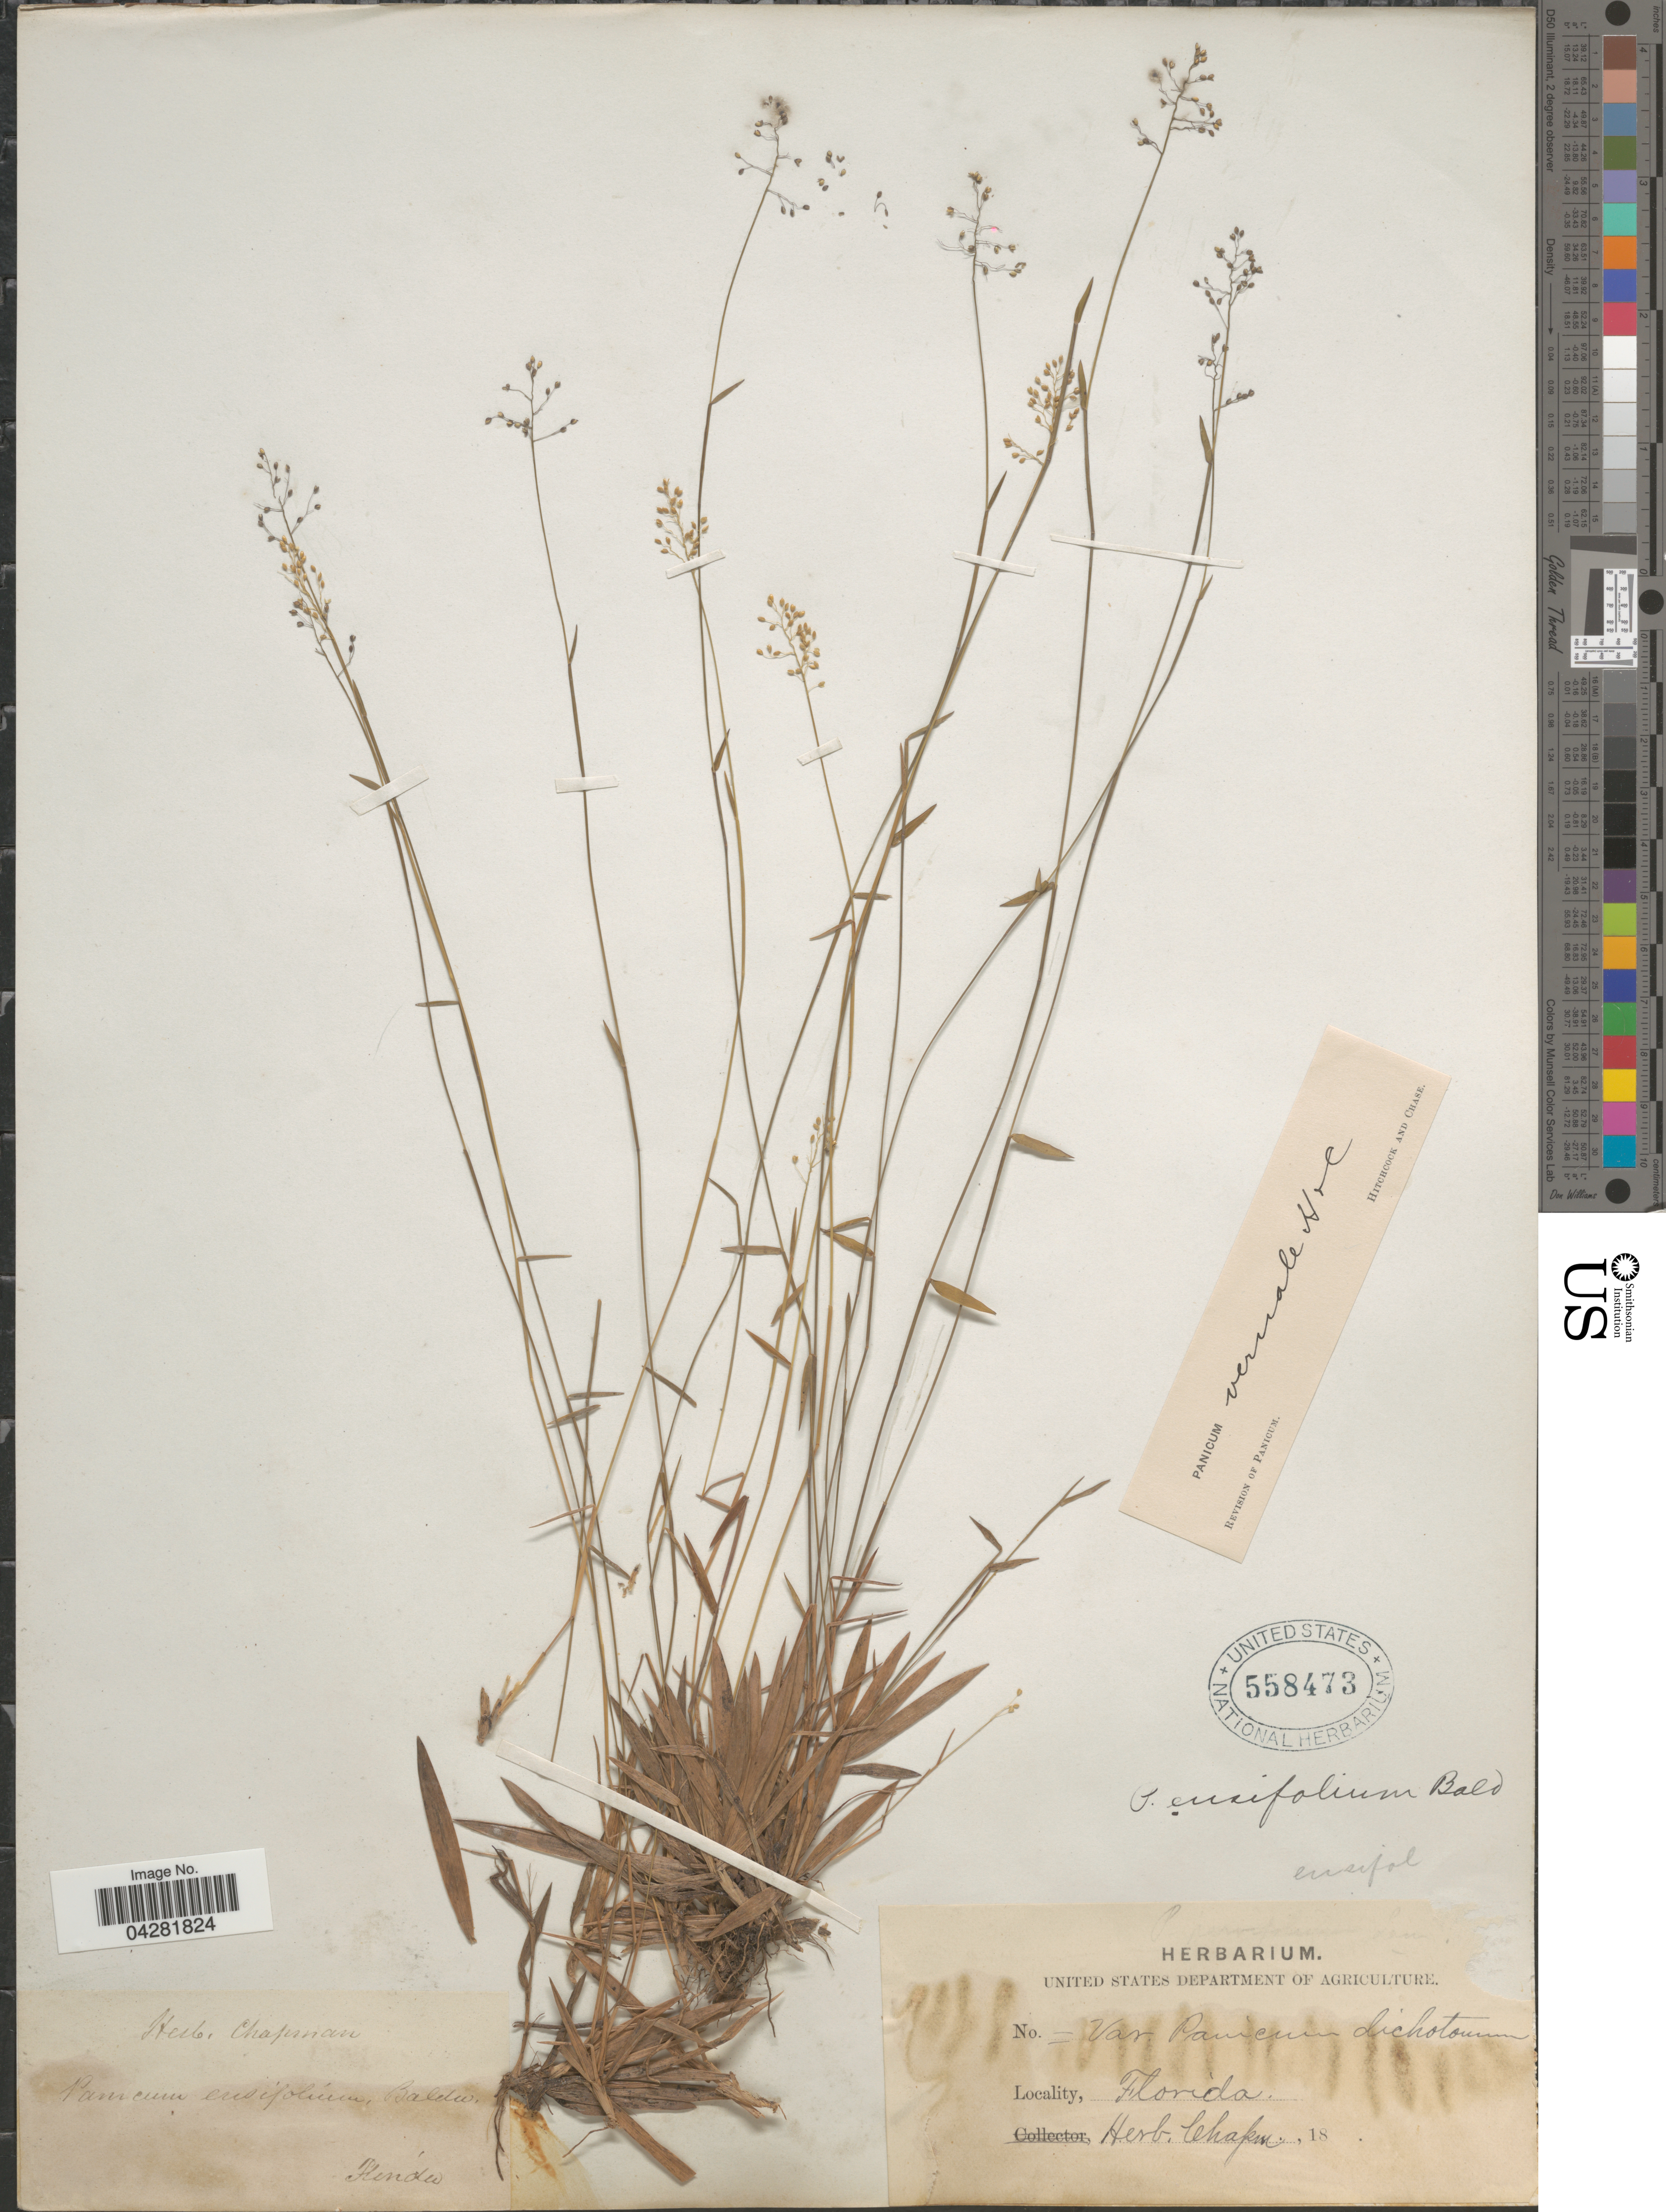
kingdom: Plantae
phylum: Tracheophyta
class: Liliopsida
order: Poales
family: Poaceae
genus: Dichanthelium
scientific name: Dichanthelium ensifolium var. ensifolium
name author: (Baldwin ex Elliot) Gould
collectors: ex herb. Chapman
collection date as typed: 18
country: United States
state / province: Florida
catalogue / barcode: US 558473